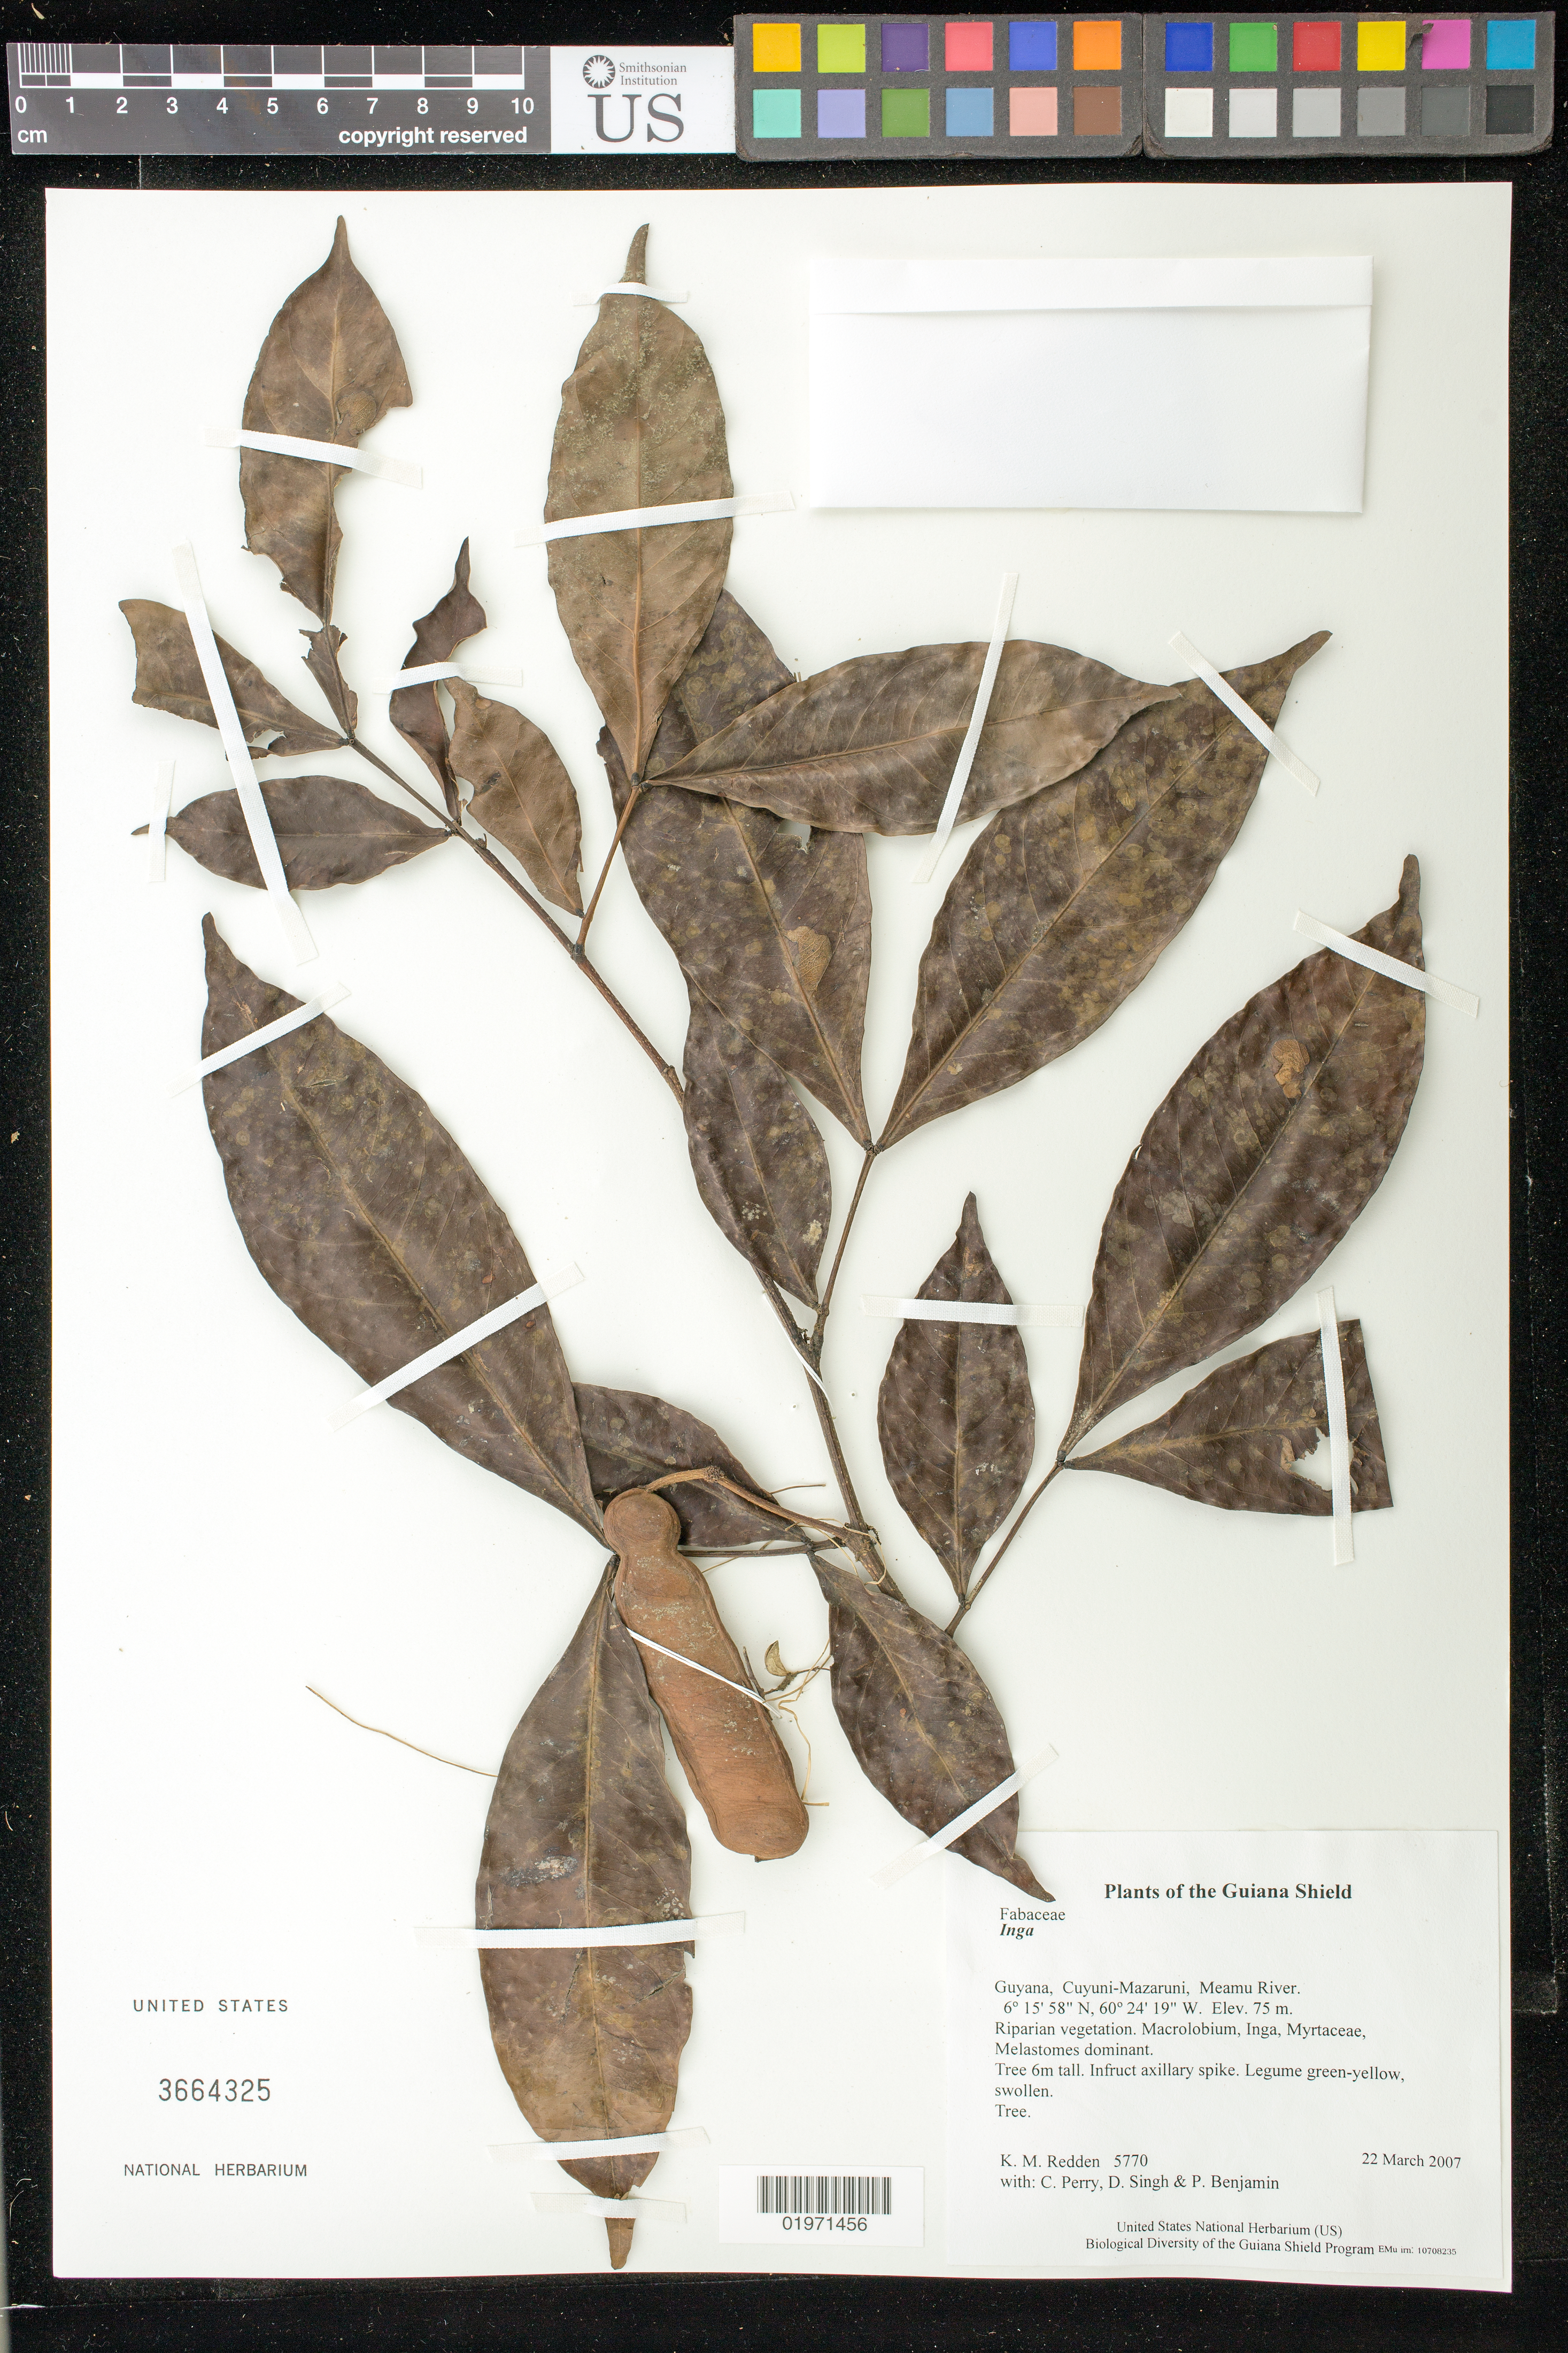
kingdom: Plantae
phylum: Tracheophyta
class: Magnoliopsida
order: Fabales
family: Fabaceae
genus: Inga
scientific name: Inga sp.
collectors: K. M. Redden, C. Perry, D. Singh & P. Benjamin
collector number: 5770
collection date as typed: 22 March 2007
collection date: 2007-03-22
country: Guyana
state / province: Cuyuni-Mazaruni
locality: Meamu River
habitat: Riparian vegetation. Macrolobium, Inga, Myrtaceae, Melastomes dominant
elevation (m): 75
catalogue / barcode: US 3664325